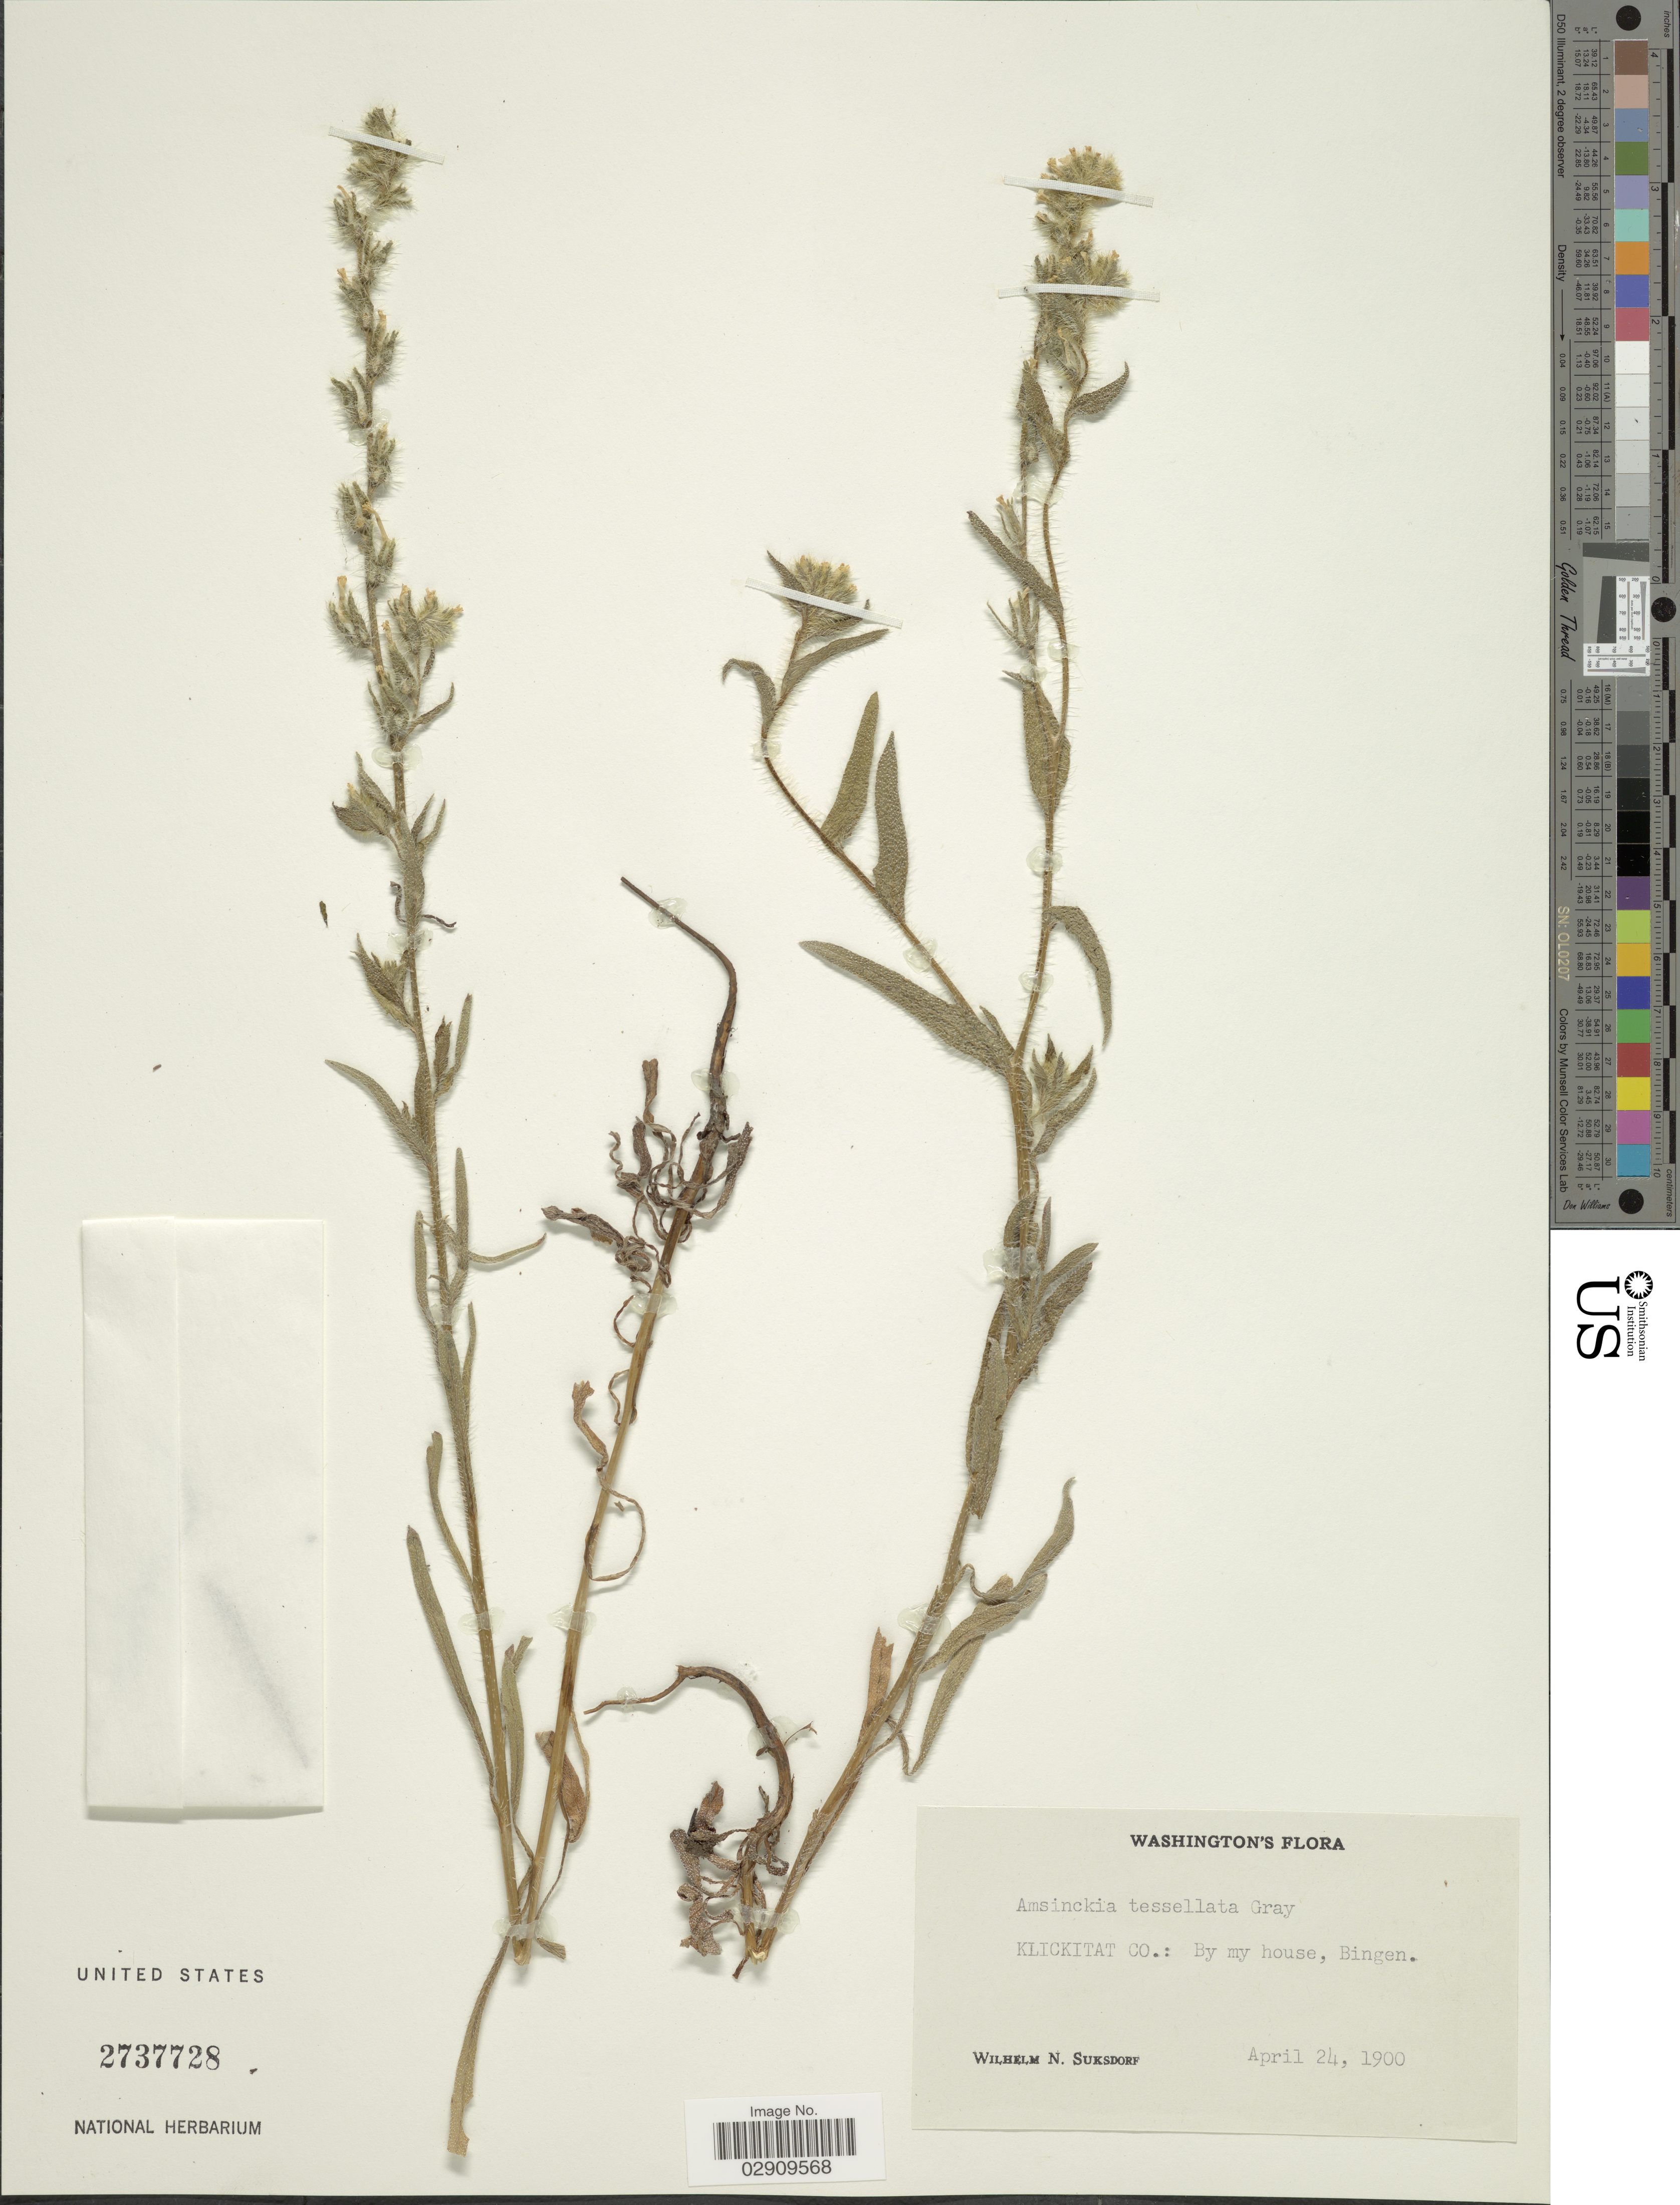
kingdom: Plantae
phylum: Tracheophyta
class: Magnoliopsida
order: Boraginales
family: Boraginaceae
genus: Amsinckia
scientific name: Amsinckia tessellata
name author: A. Gray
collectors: W. N. Suksdorf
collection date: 1900-04-24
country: United States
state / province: Washington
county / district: Klickitat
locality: Klickitat Co.: By my house, Bingen.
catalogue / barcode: US 2737728